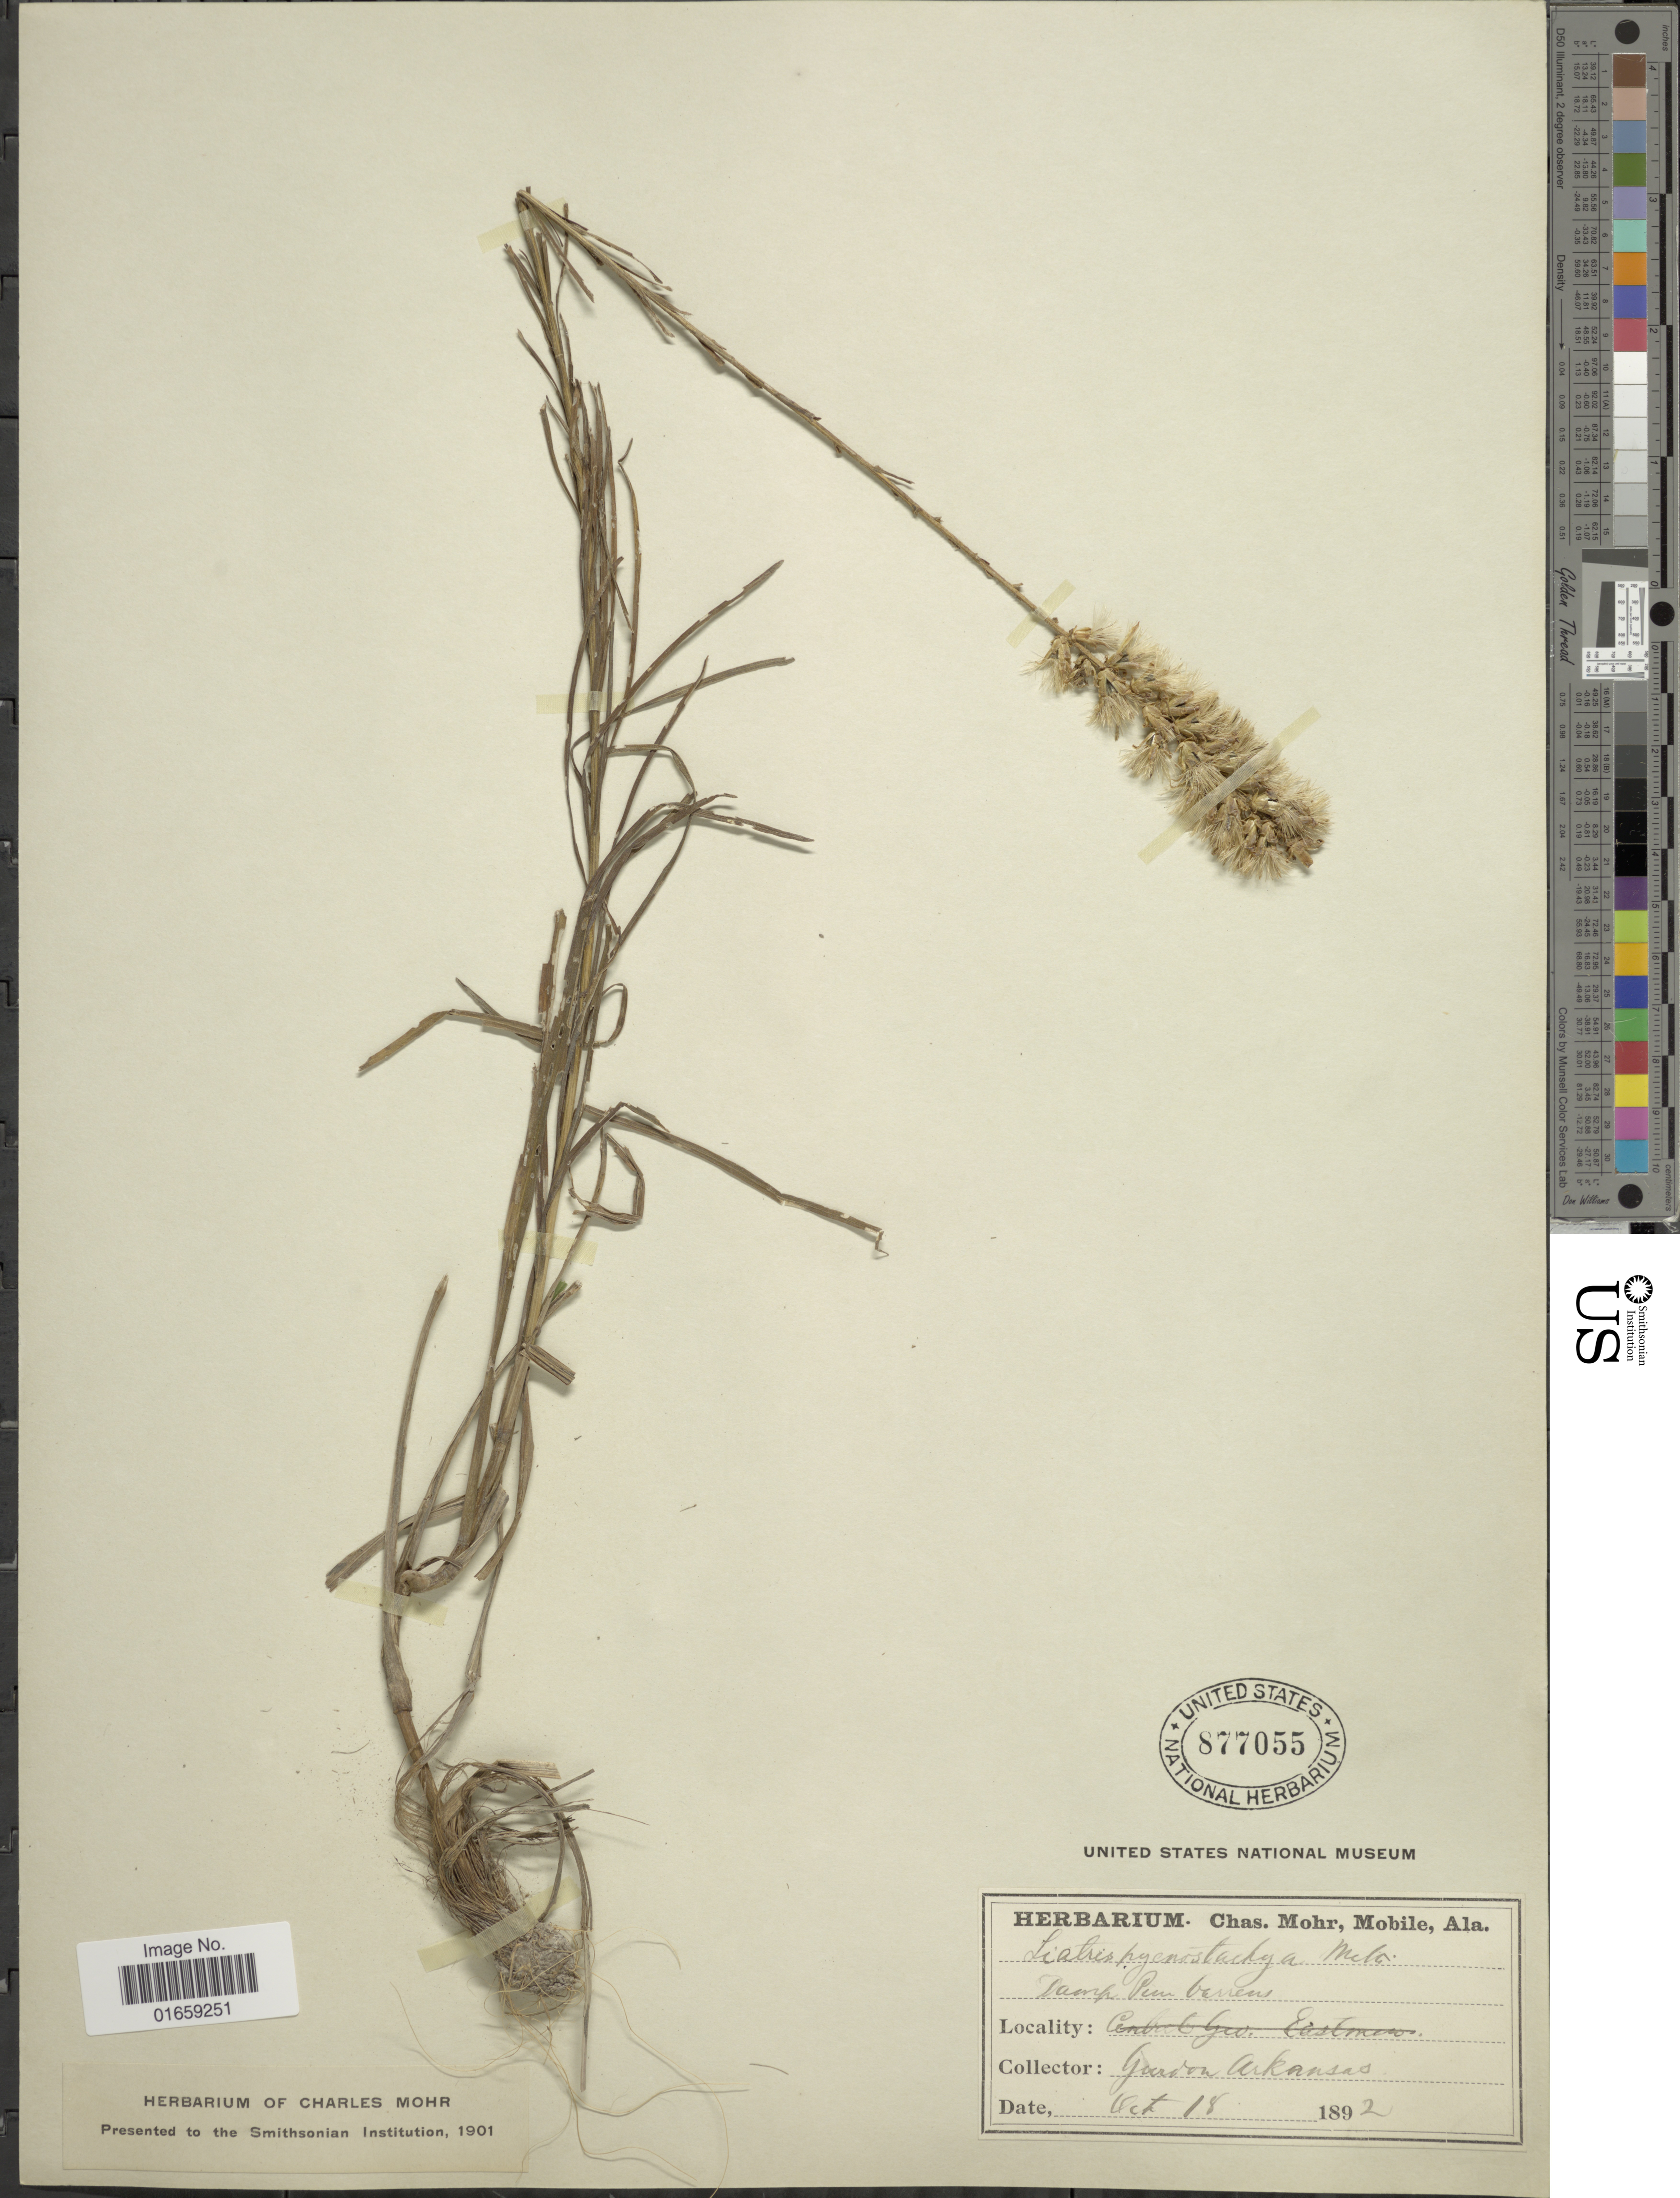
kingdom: Plantae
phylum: Tracheophyta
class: Magnoliopsida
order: Asterales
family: Asteraceae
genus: Liatris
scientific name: Liatris pycnostachya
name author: Michx.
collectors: -. Gordon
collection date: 1892-10-18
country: United States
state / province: Arkansas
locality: Arkansas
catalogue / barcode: US 877055